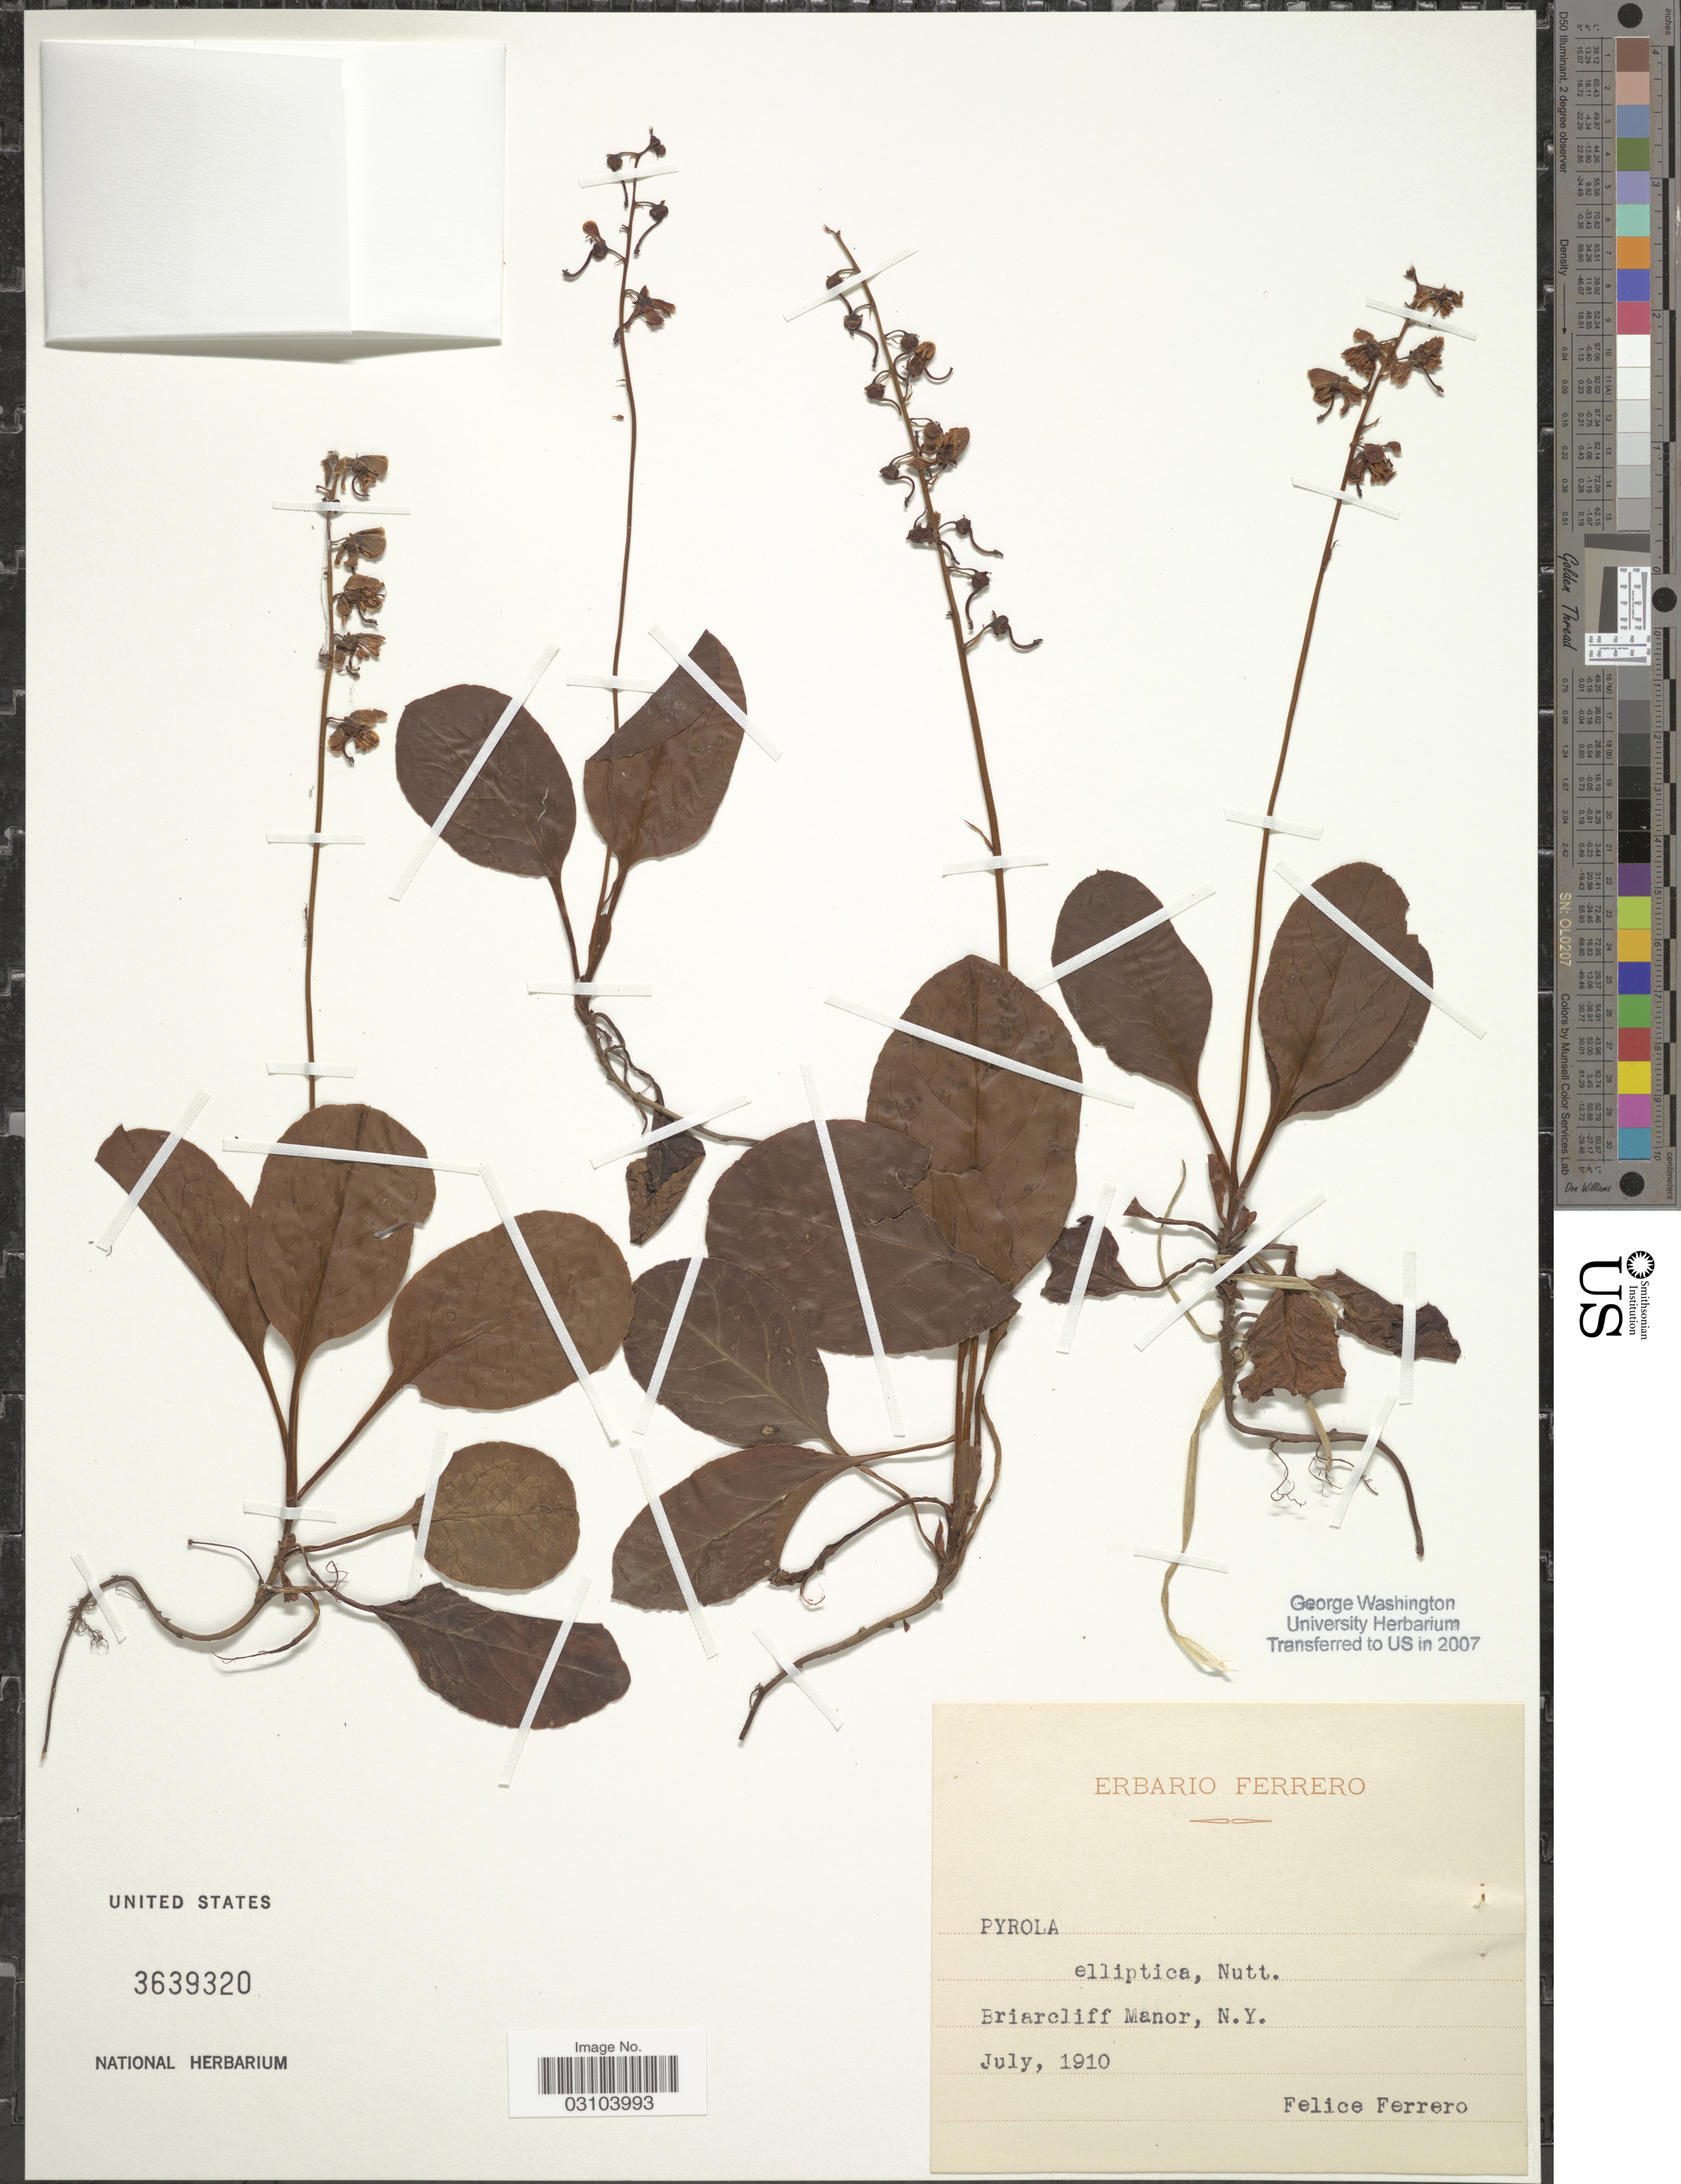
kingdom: Plantae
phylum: Tracheophyta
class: Magnoliopsida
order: Ericales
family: Ericaceae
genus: Pyrola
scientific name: Pyrola elliptica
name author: Nutt.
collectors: F. Ferrero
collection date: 1910-07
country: United States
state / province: New York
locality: Eriarcliff Manor, N. Y.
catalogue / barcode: US 3639320